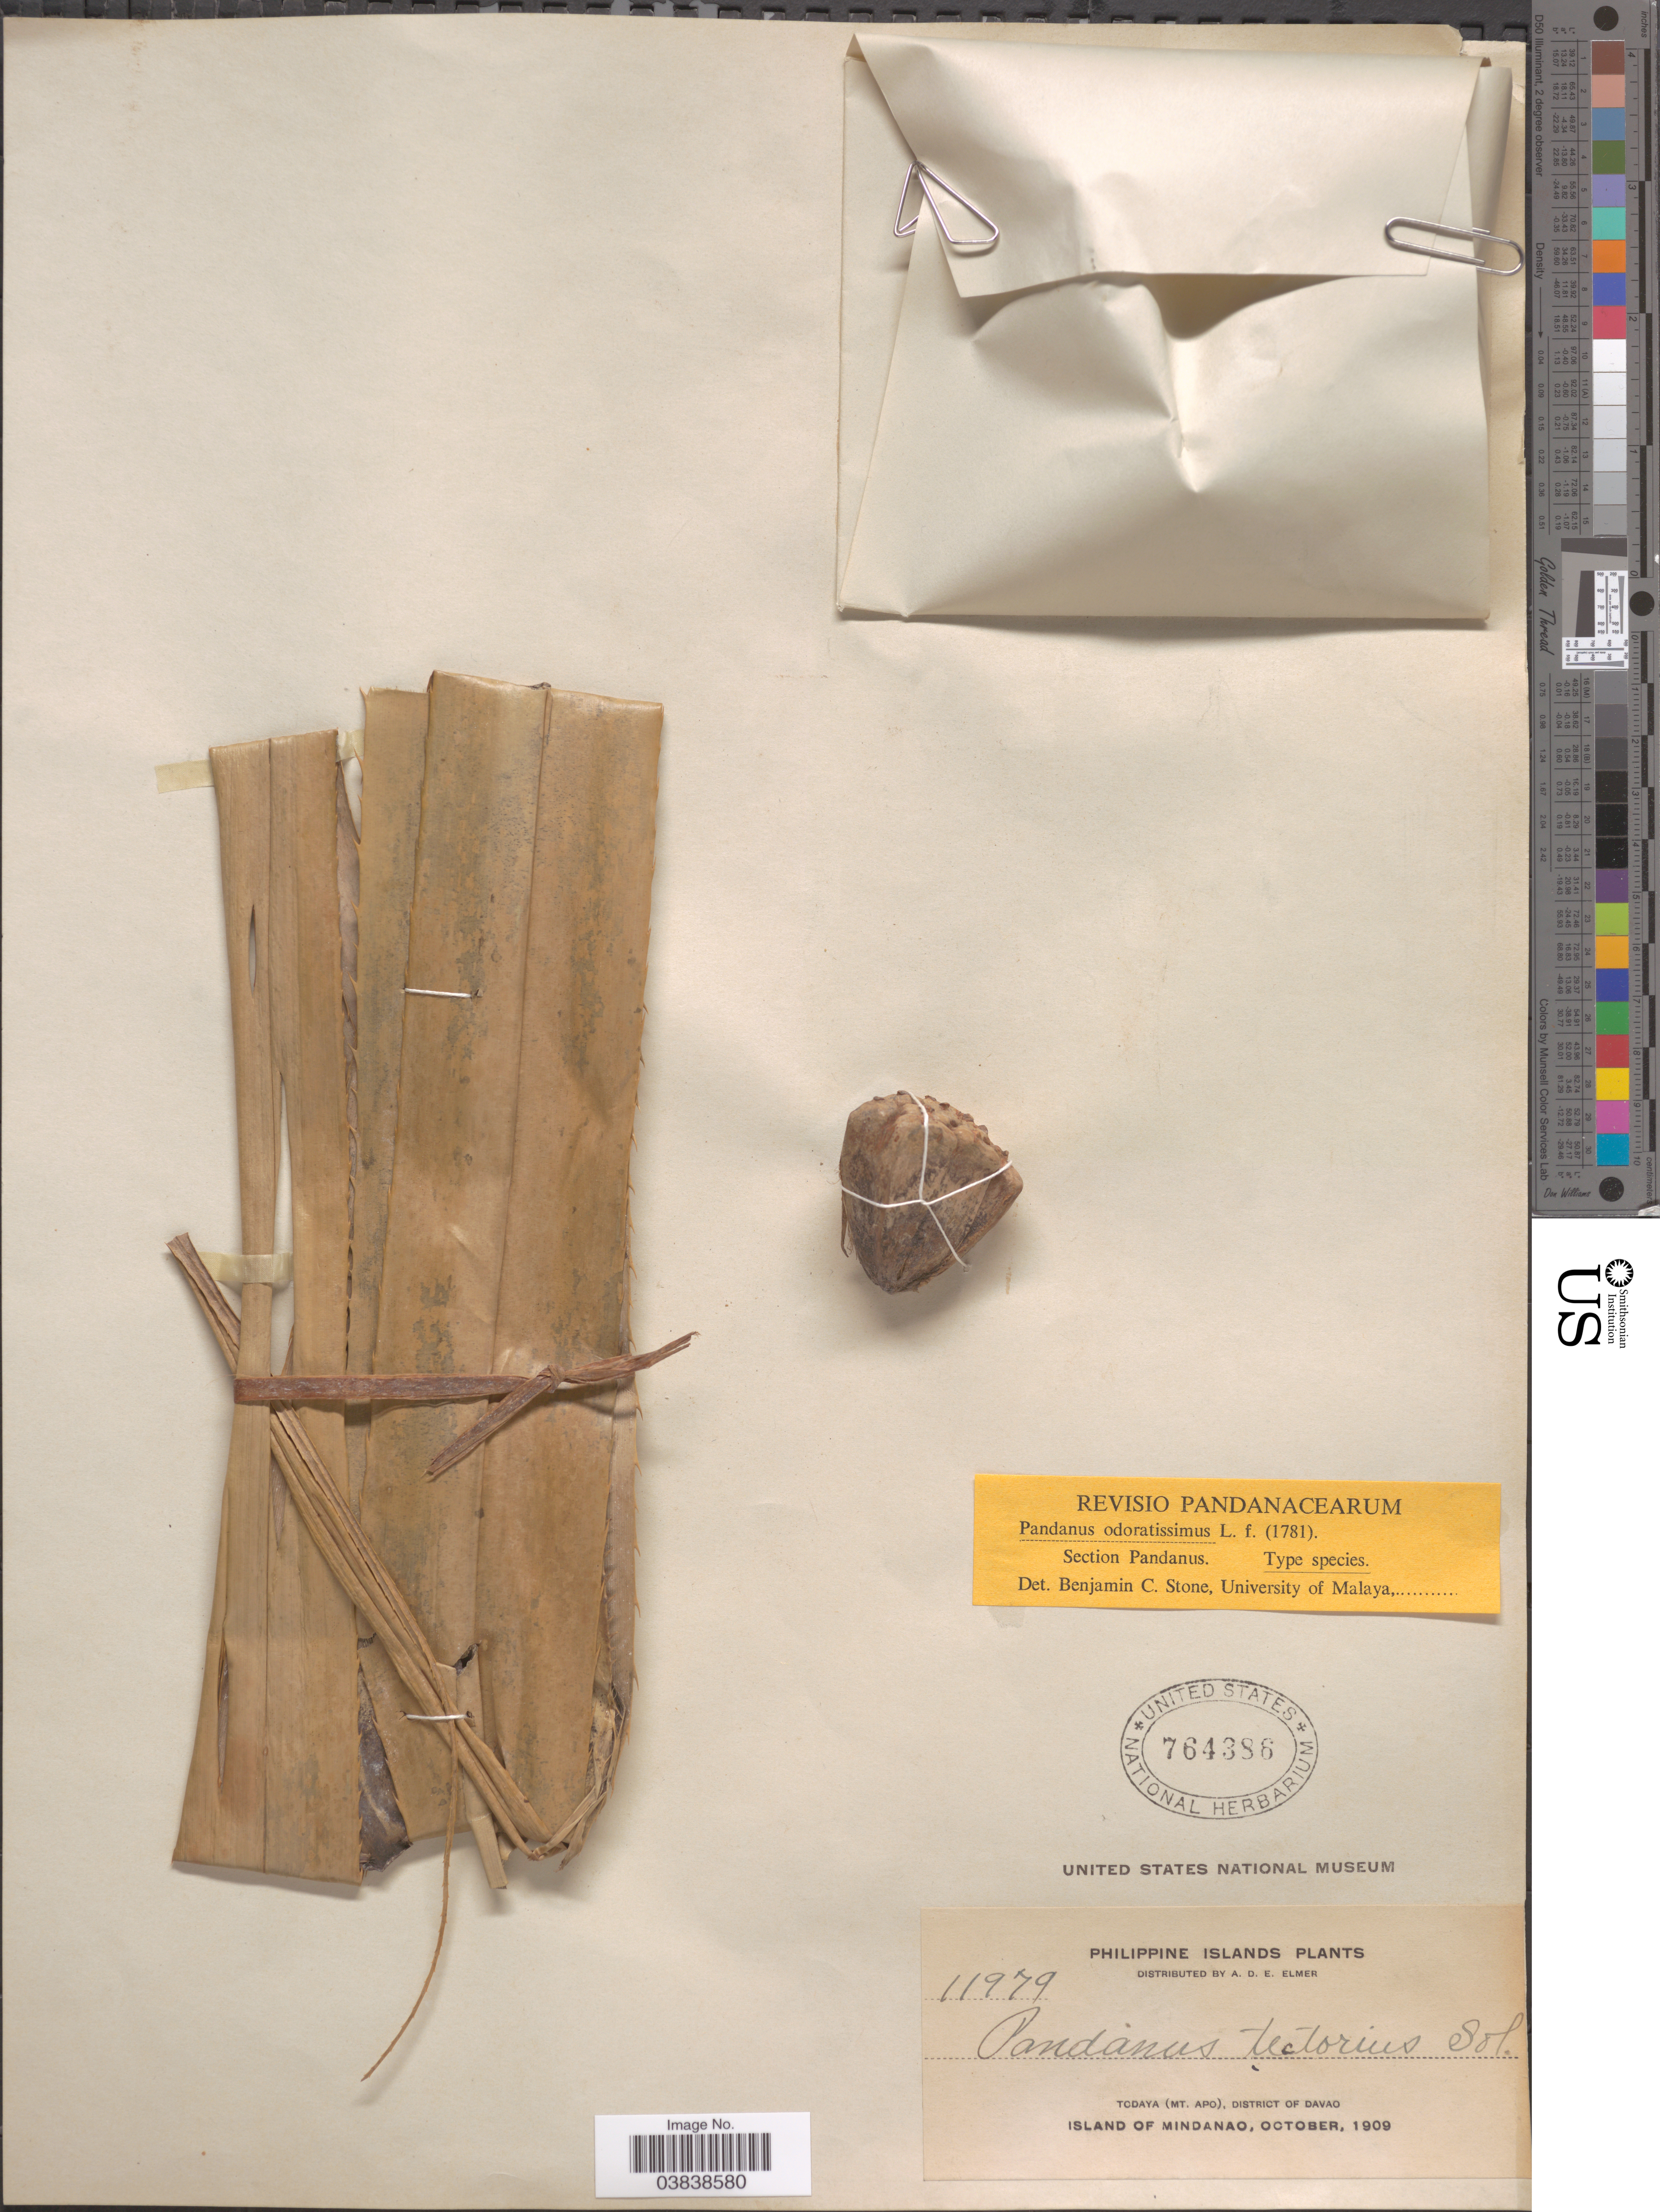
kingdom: Plantae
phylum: Tracheophyta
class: Liliopsida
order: Pandanales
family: Pandanaceae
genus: Pandanus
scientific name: Pandanus odoratissimus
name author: L. f.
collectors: A. D. E. Elmer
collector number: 11979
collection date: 1909-10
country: Philippines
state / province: Davao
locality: Todaya (Mt. Apo), District of Davao. Island of Mindanao.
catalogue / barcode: US 764386